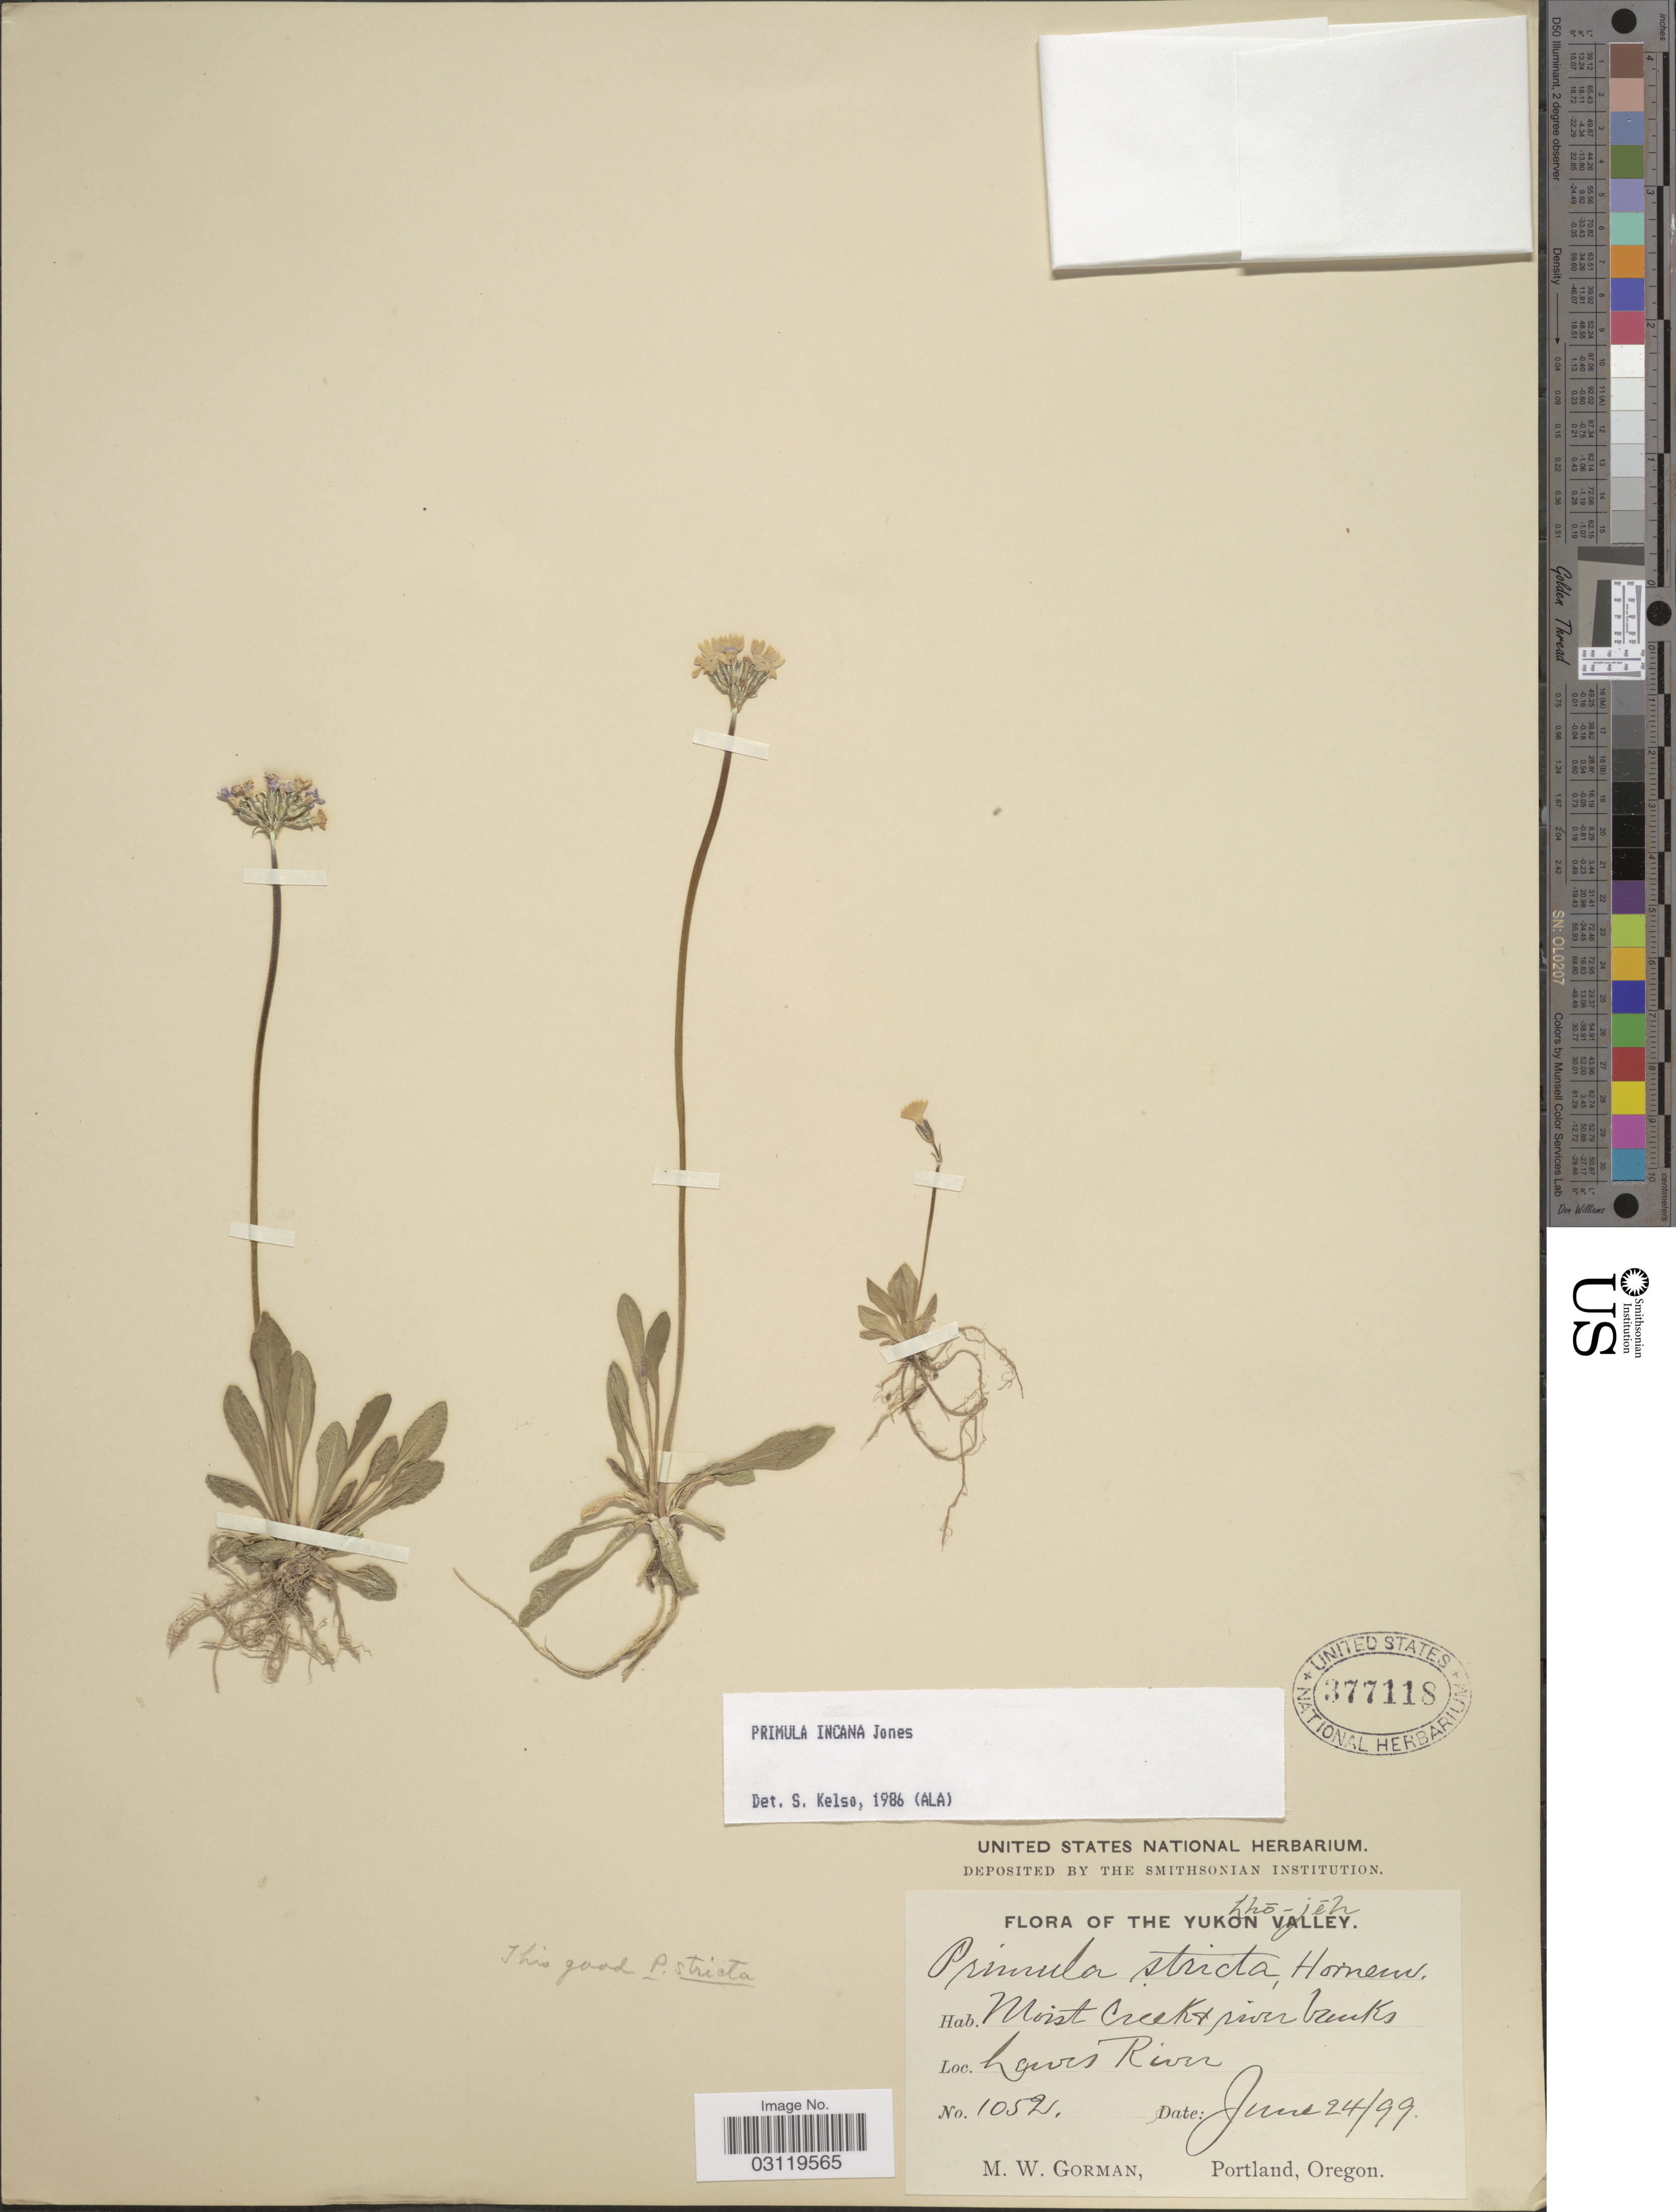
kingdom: Plantae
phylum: Tracheophyta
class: Magnoliopsida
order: Ericales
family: Primulaceae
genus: Primula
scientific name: Primula incana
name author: M.E. Jones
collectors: M. W. Gorman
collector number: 1052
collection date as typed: Transcribed d/m/y: 24/6/99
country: Canada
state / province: Yukon Territory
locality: Yukon Valley, Moist Creek & river banks, Lewis River.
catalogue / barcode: US 377118